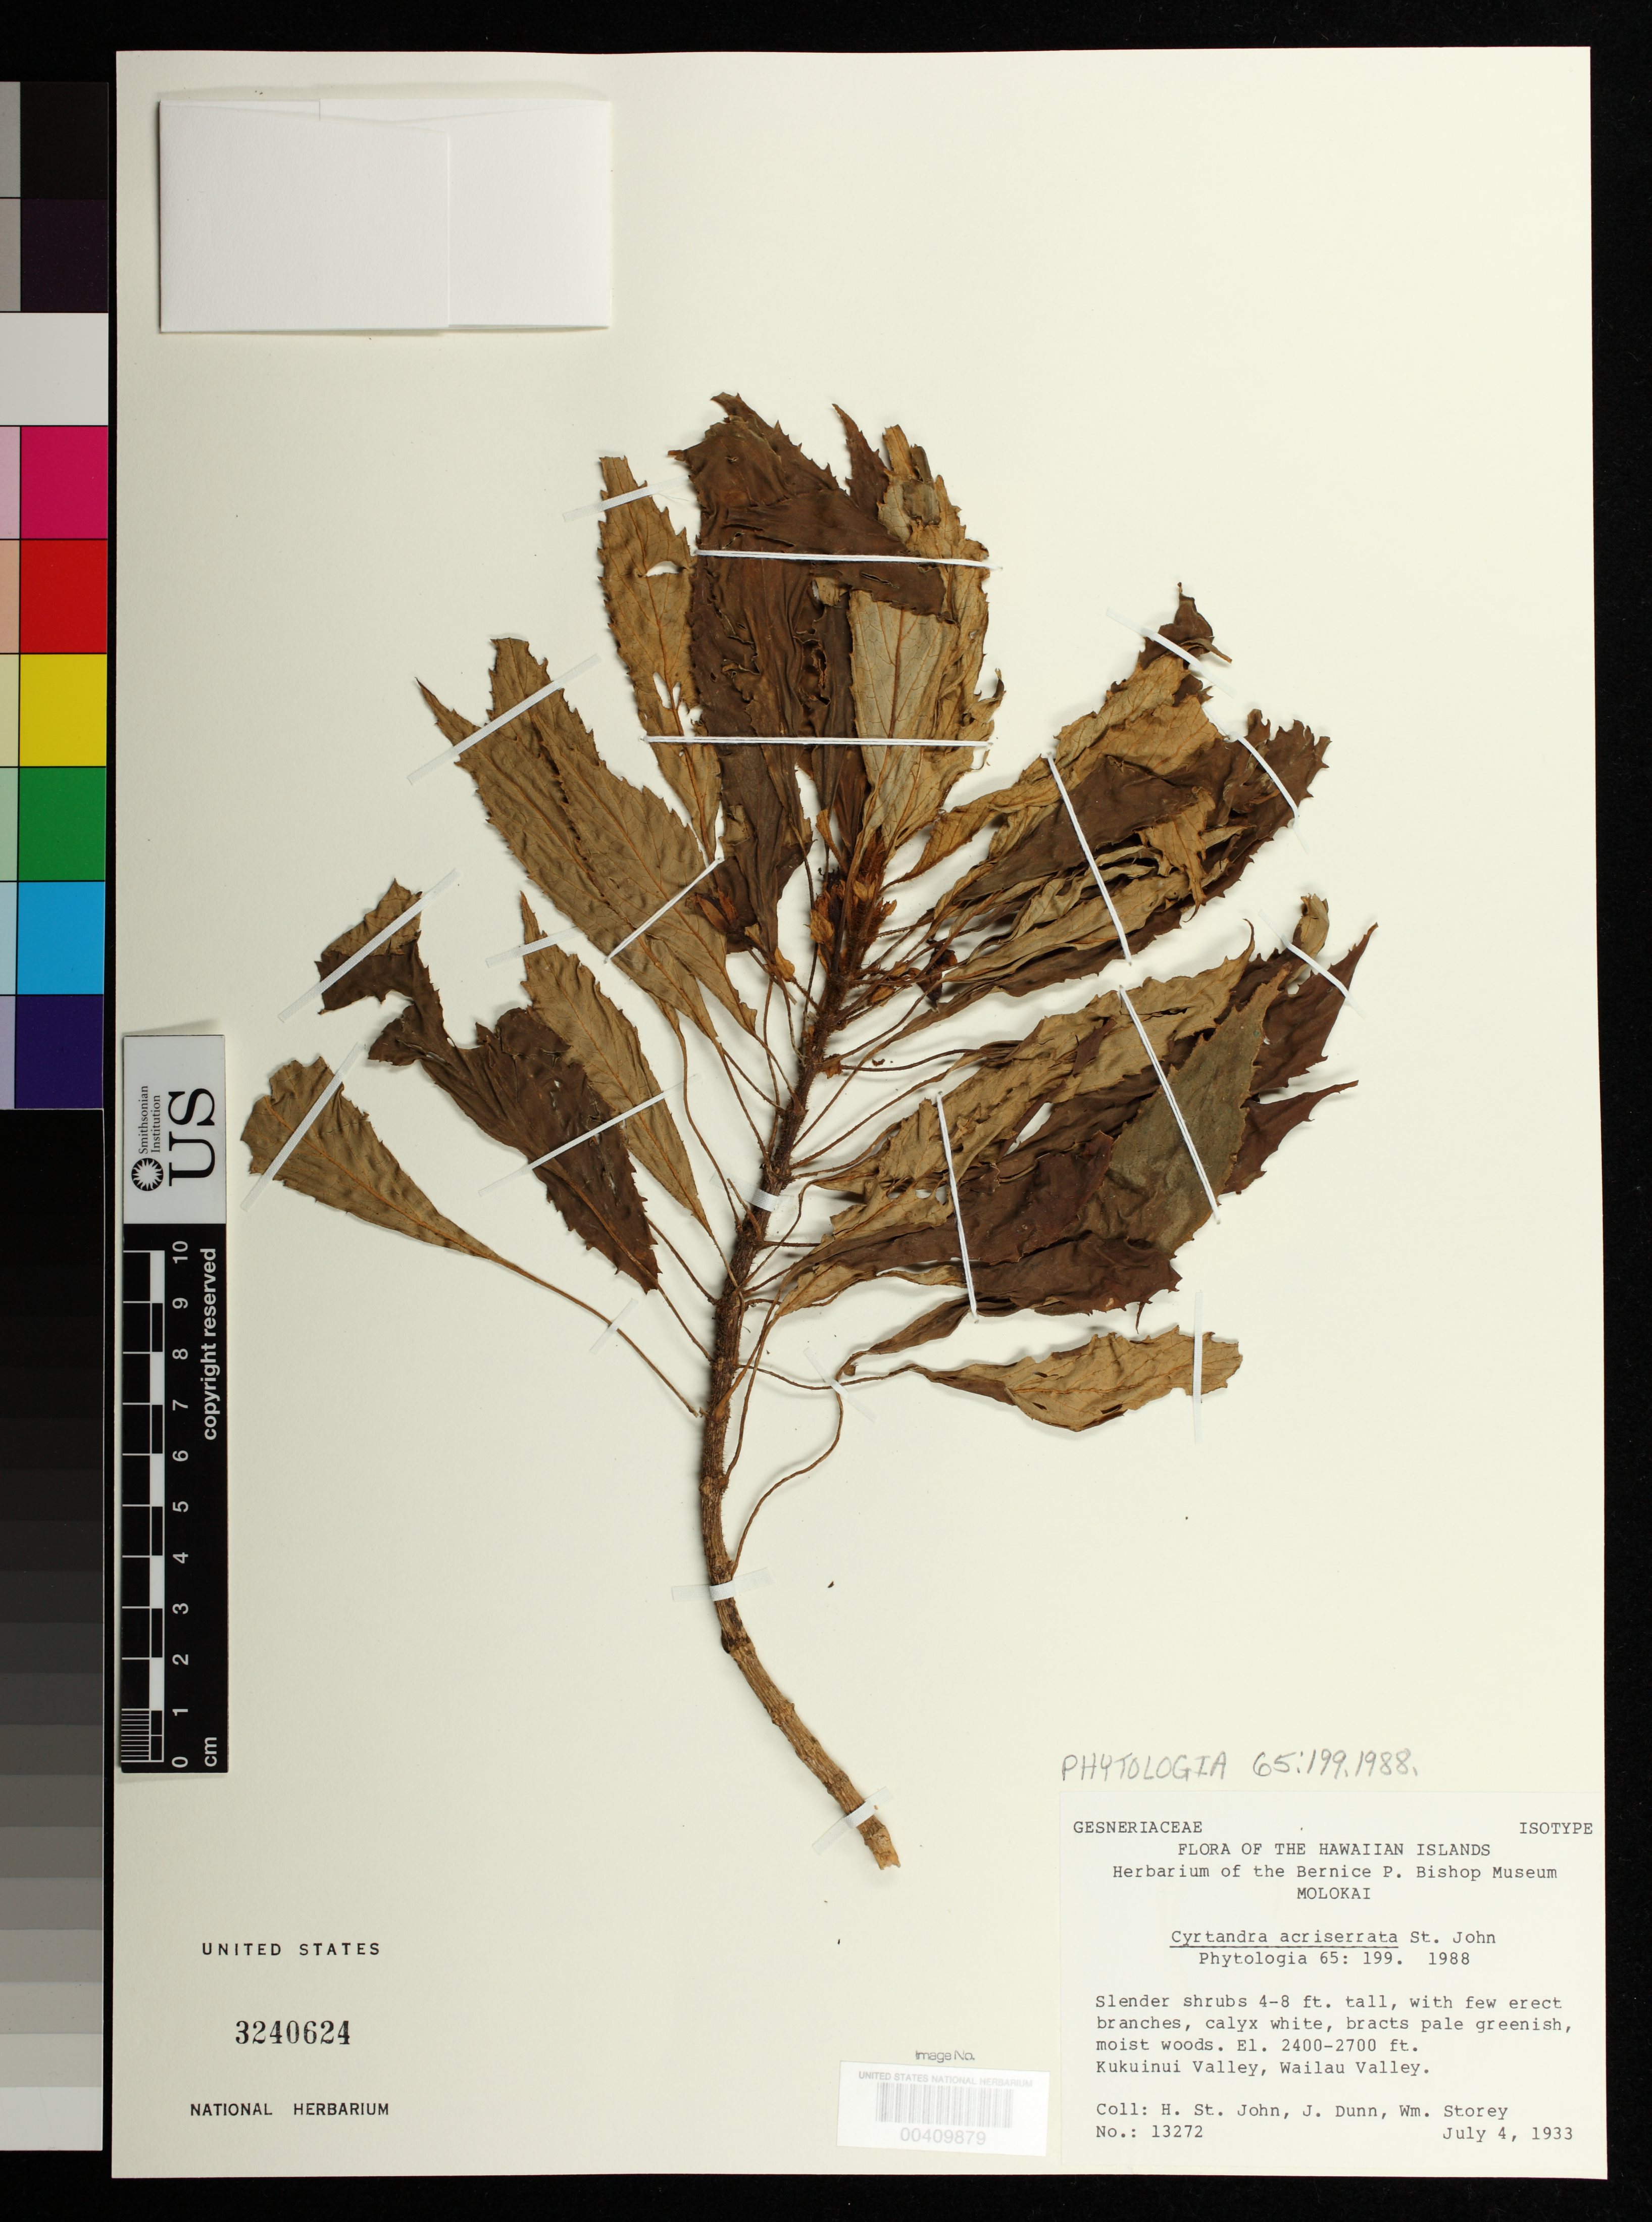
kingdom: Plantae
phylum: Tracheophyta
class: Magnoliopsida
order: Lamiales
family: Gesneriaceae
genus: Cyrtandra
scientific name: Cyrtandra acriserrata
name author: H. St. John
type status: Isotype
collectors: H. St. John, J. Dunn & W. Storey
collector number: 13272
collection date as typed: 04 Jul 1933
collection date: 1933-07-04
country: United States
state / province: Hawaii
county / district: Maui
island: Moloka'i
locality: Kukuinui Valley, Wailau Valley.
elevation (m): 732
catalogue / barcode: US 3240624